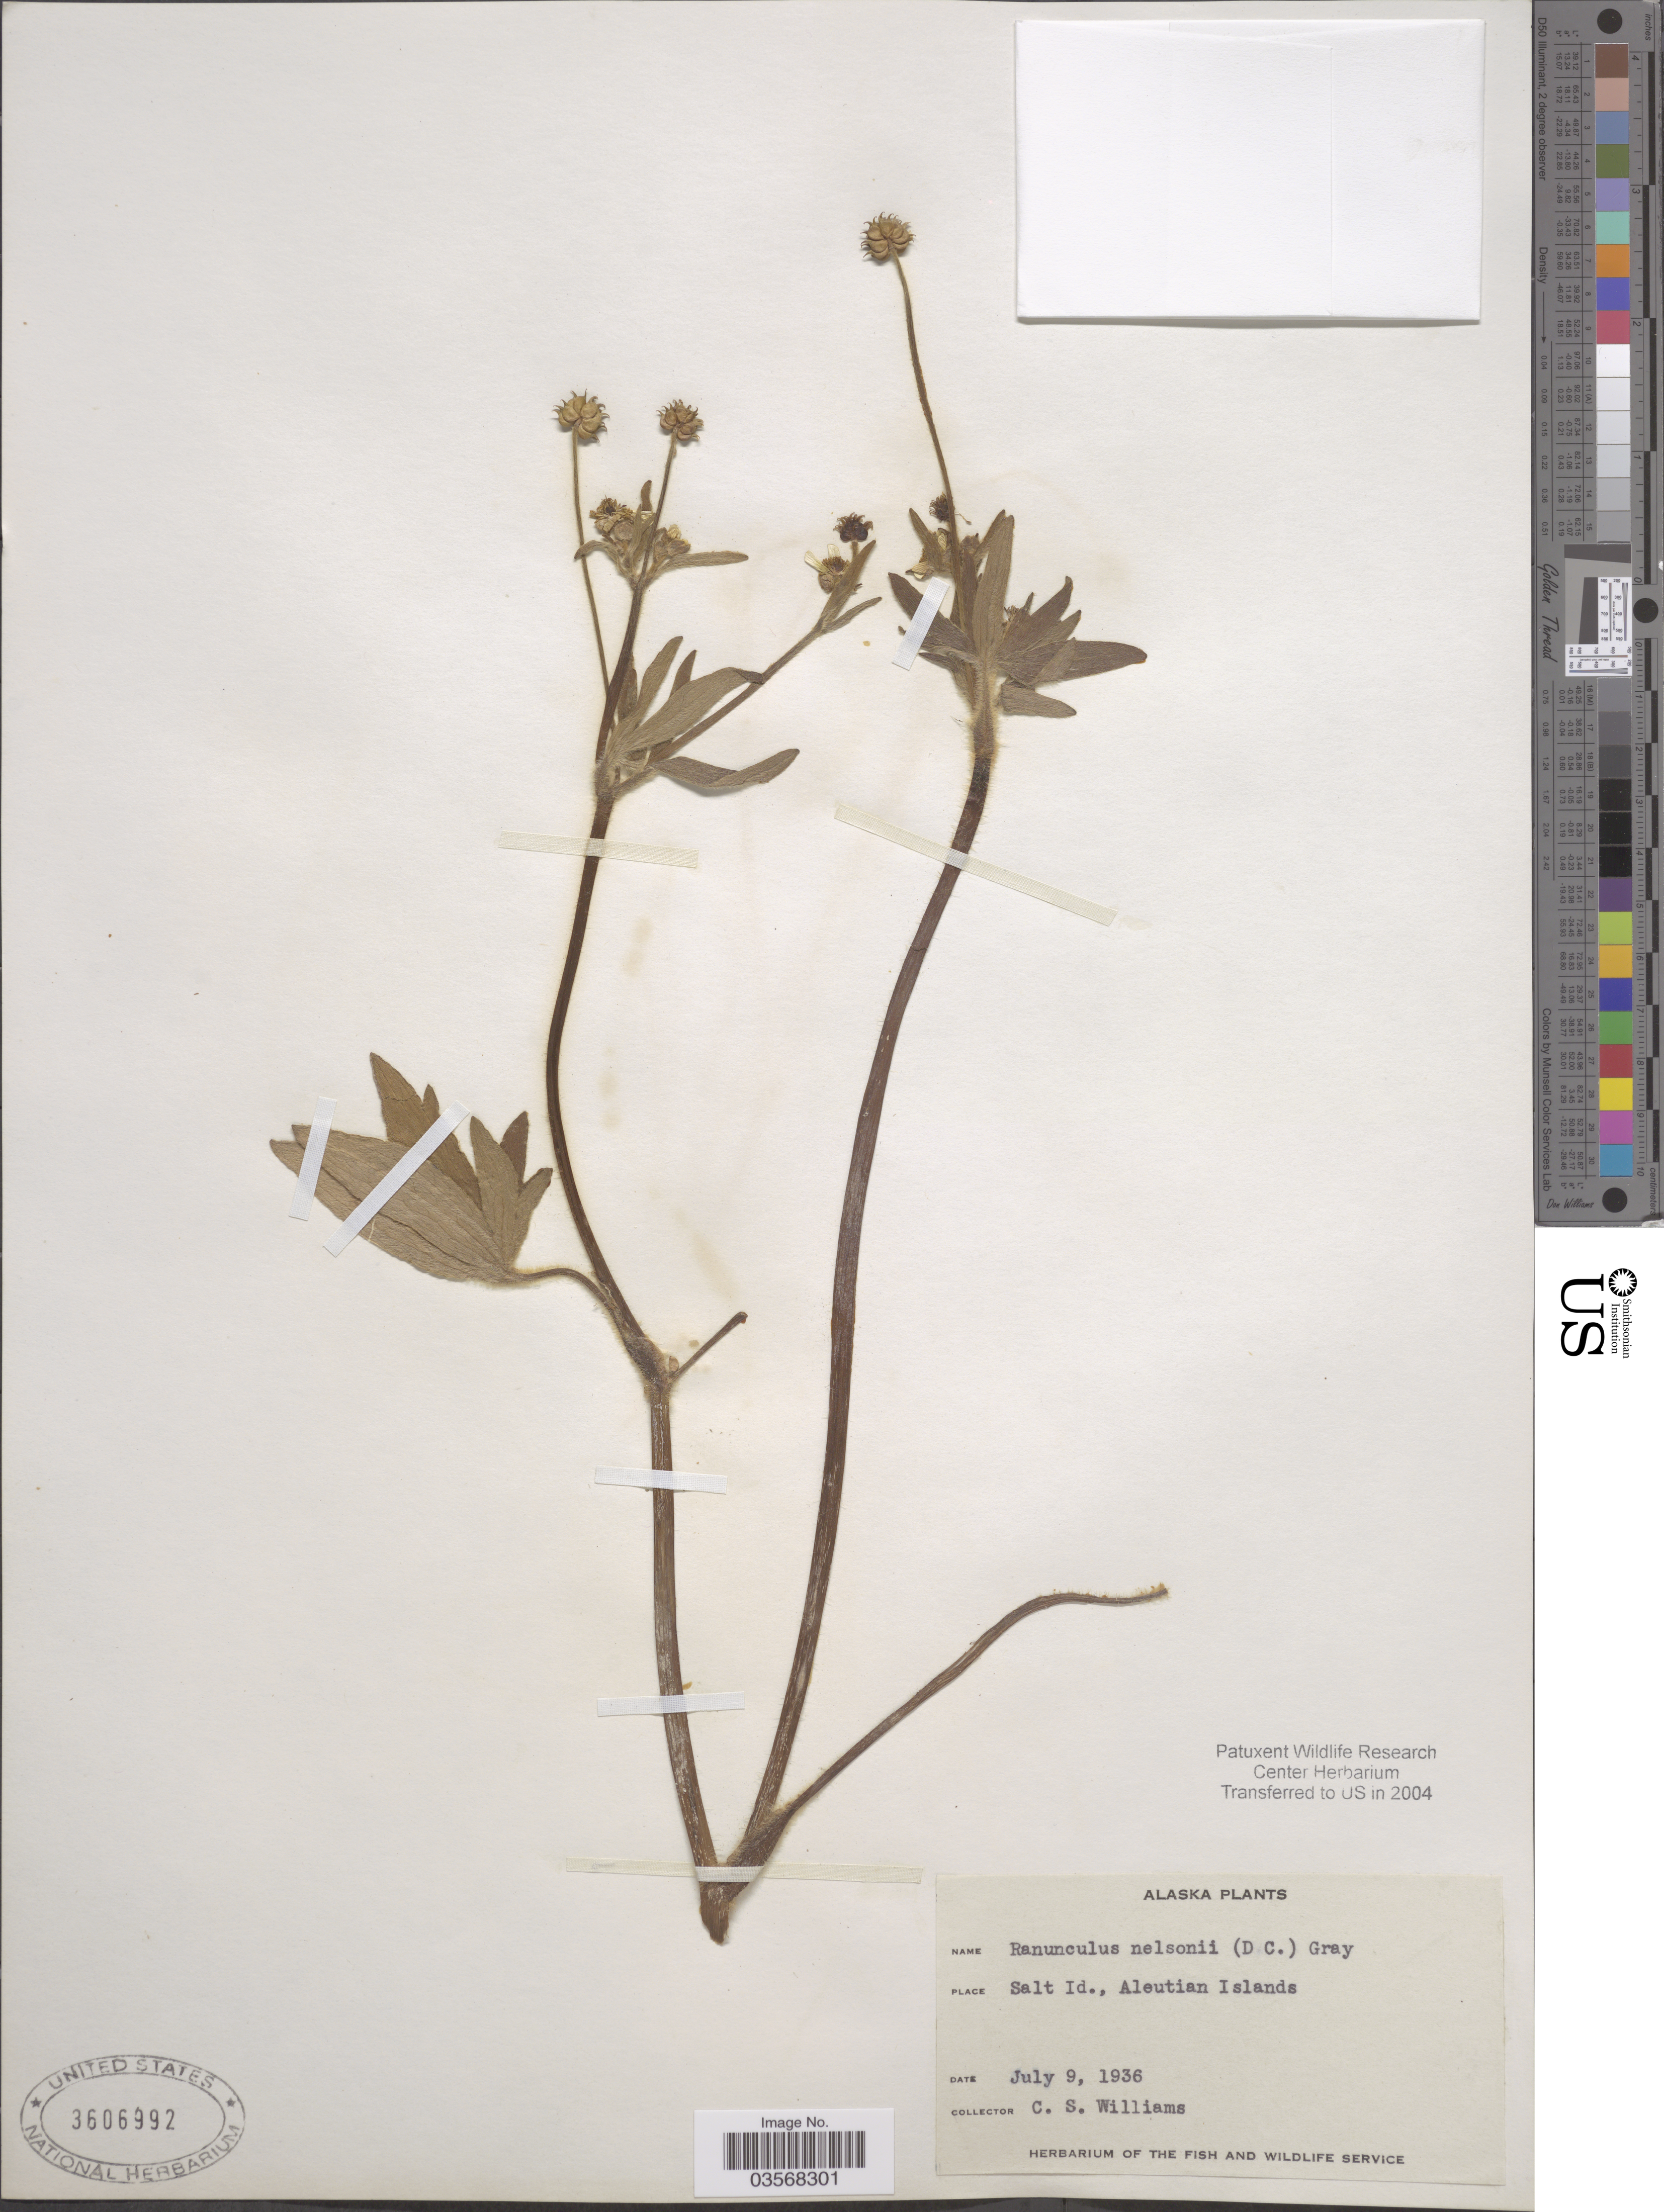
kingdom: Plantae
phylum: Tracheophyta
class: Magnoliopsida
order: Ranunculales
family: Ranunculaceae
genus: Ranunculus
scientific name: Ranunculus occidentalis var. nelsonii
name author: (DC.) L.D. Benson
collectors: C. Williams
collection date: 1936-07-09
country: United States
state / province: Alaska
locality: Salt Id., Aleutian Islands.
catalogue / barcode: US 3606992